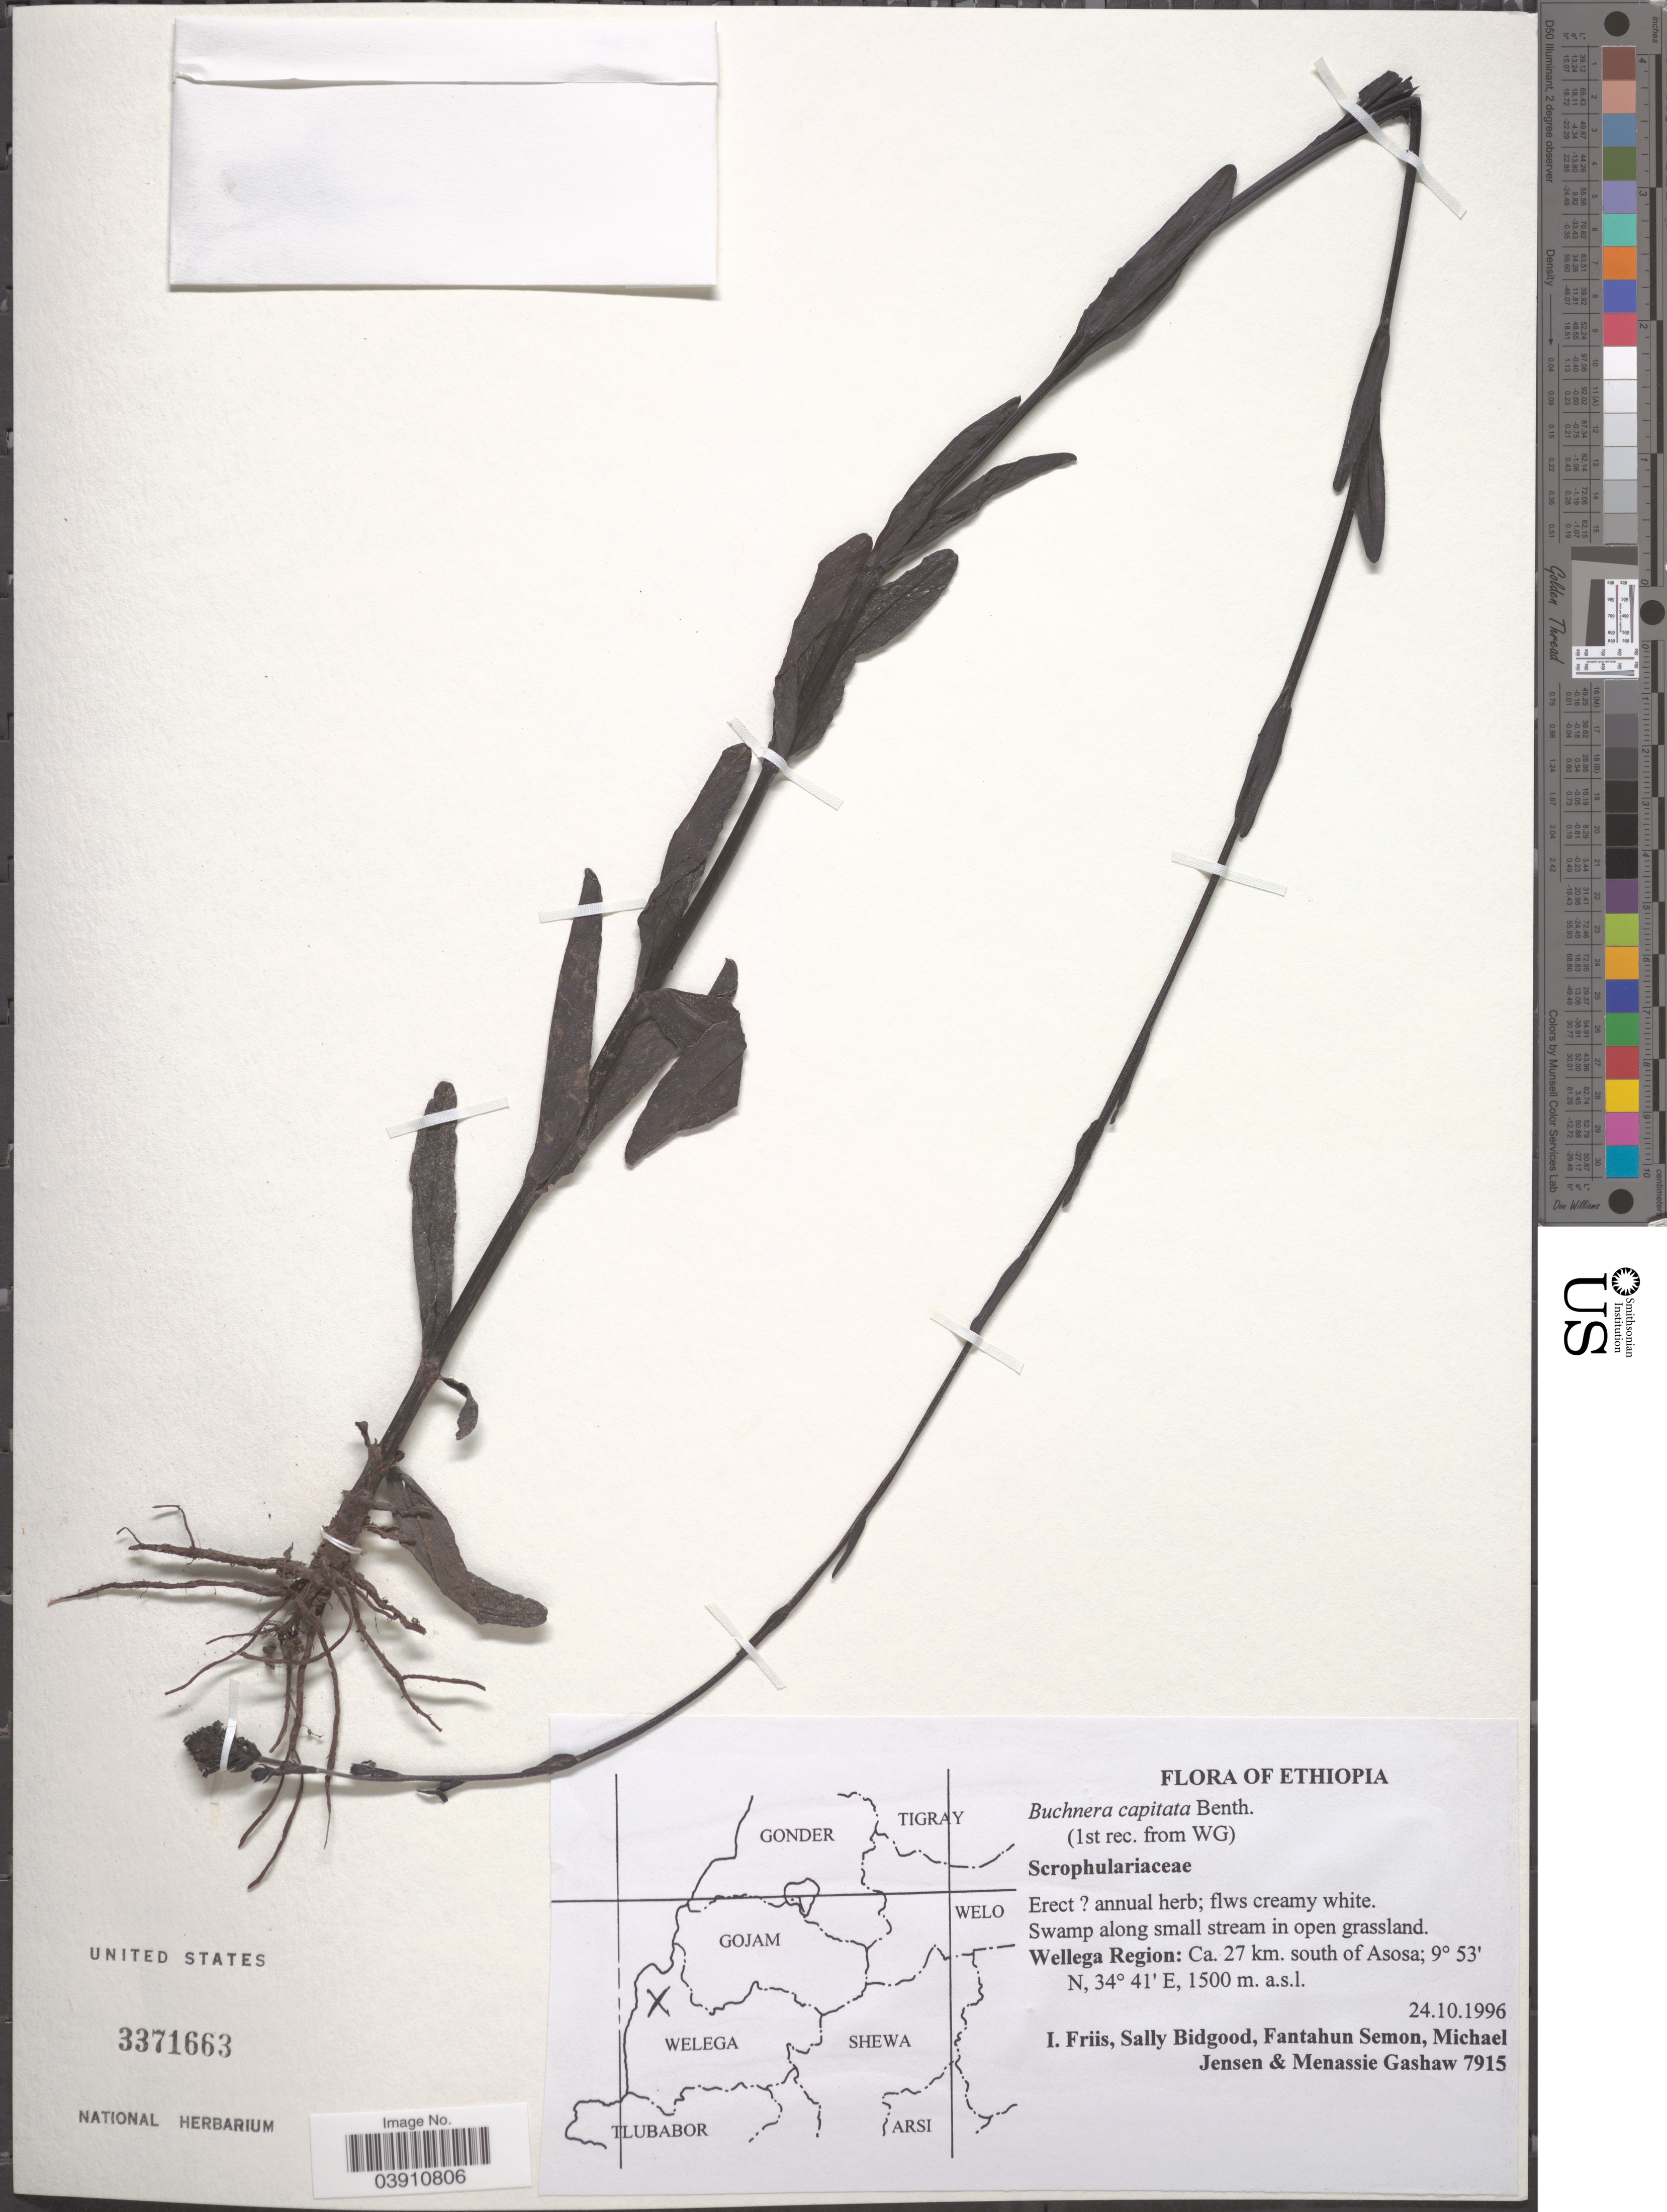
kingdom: Plantae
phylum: Tracheophyta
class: Magnoliopsida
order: Lamiales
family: Orobanchaceae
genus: Buchnera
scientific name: Buchnera capitata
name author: Benth.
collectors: I. Friis, S. Bidgood, F. Semon, M. Jensen & M. Gashaw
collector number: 7915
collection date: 1996-10-24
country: Ethiopia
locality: Wellega Region: Ca. 27 km. south of Asosa.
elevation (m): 1500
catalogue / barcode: US 3371663